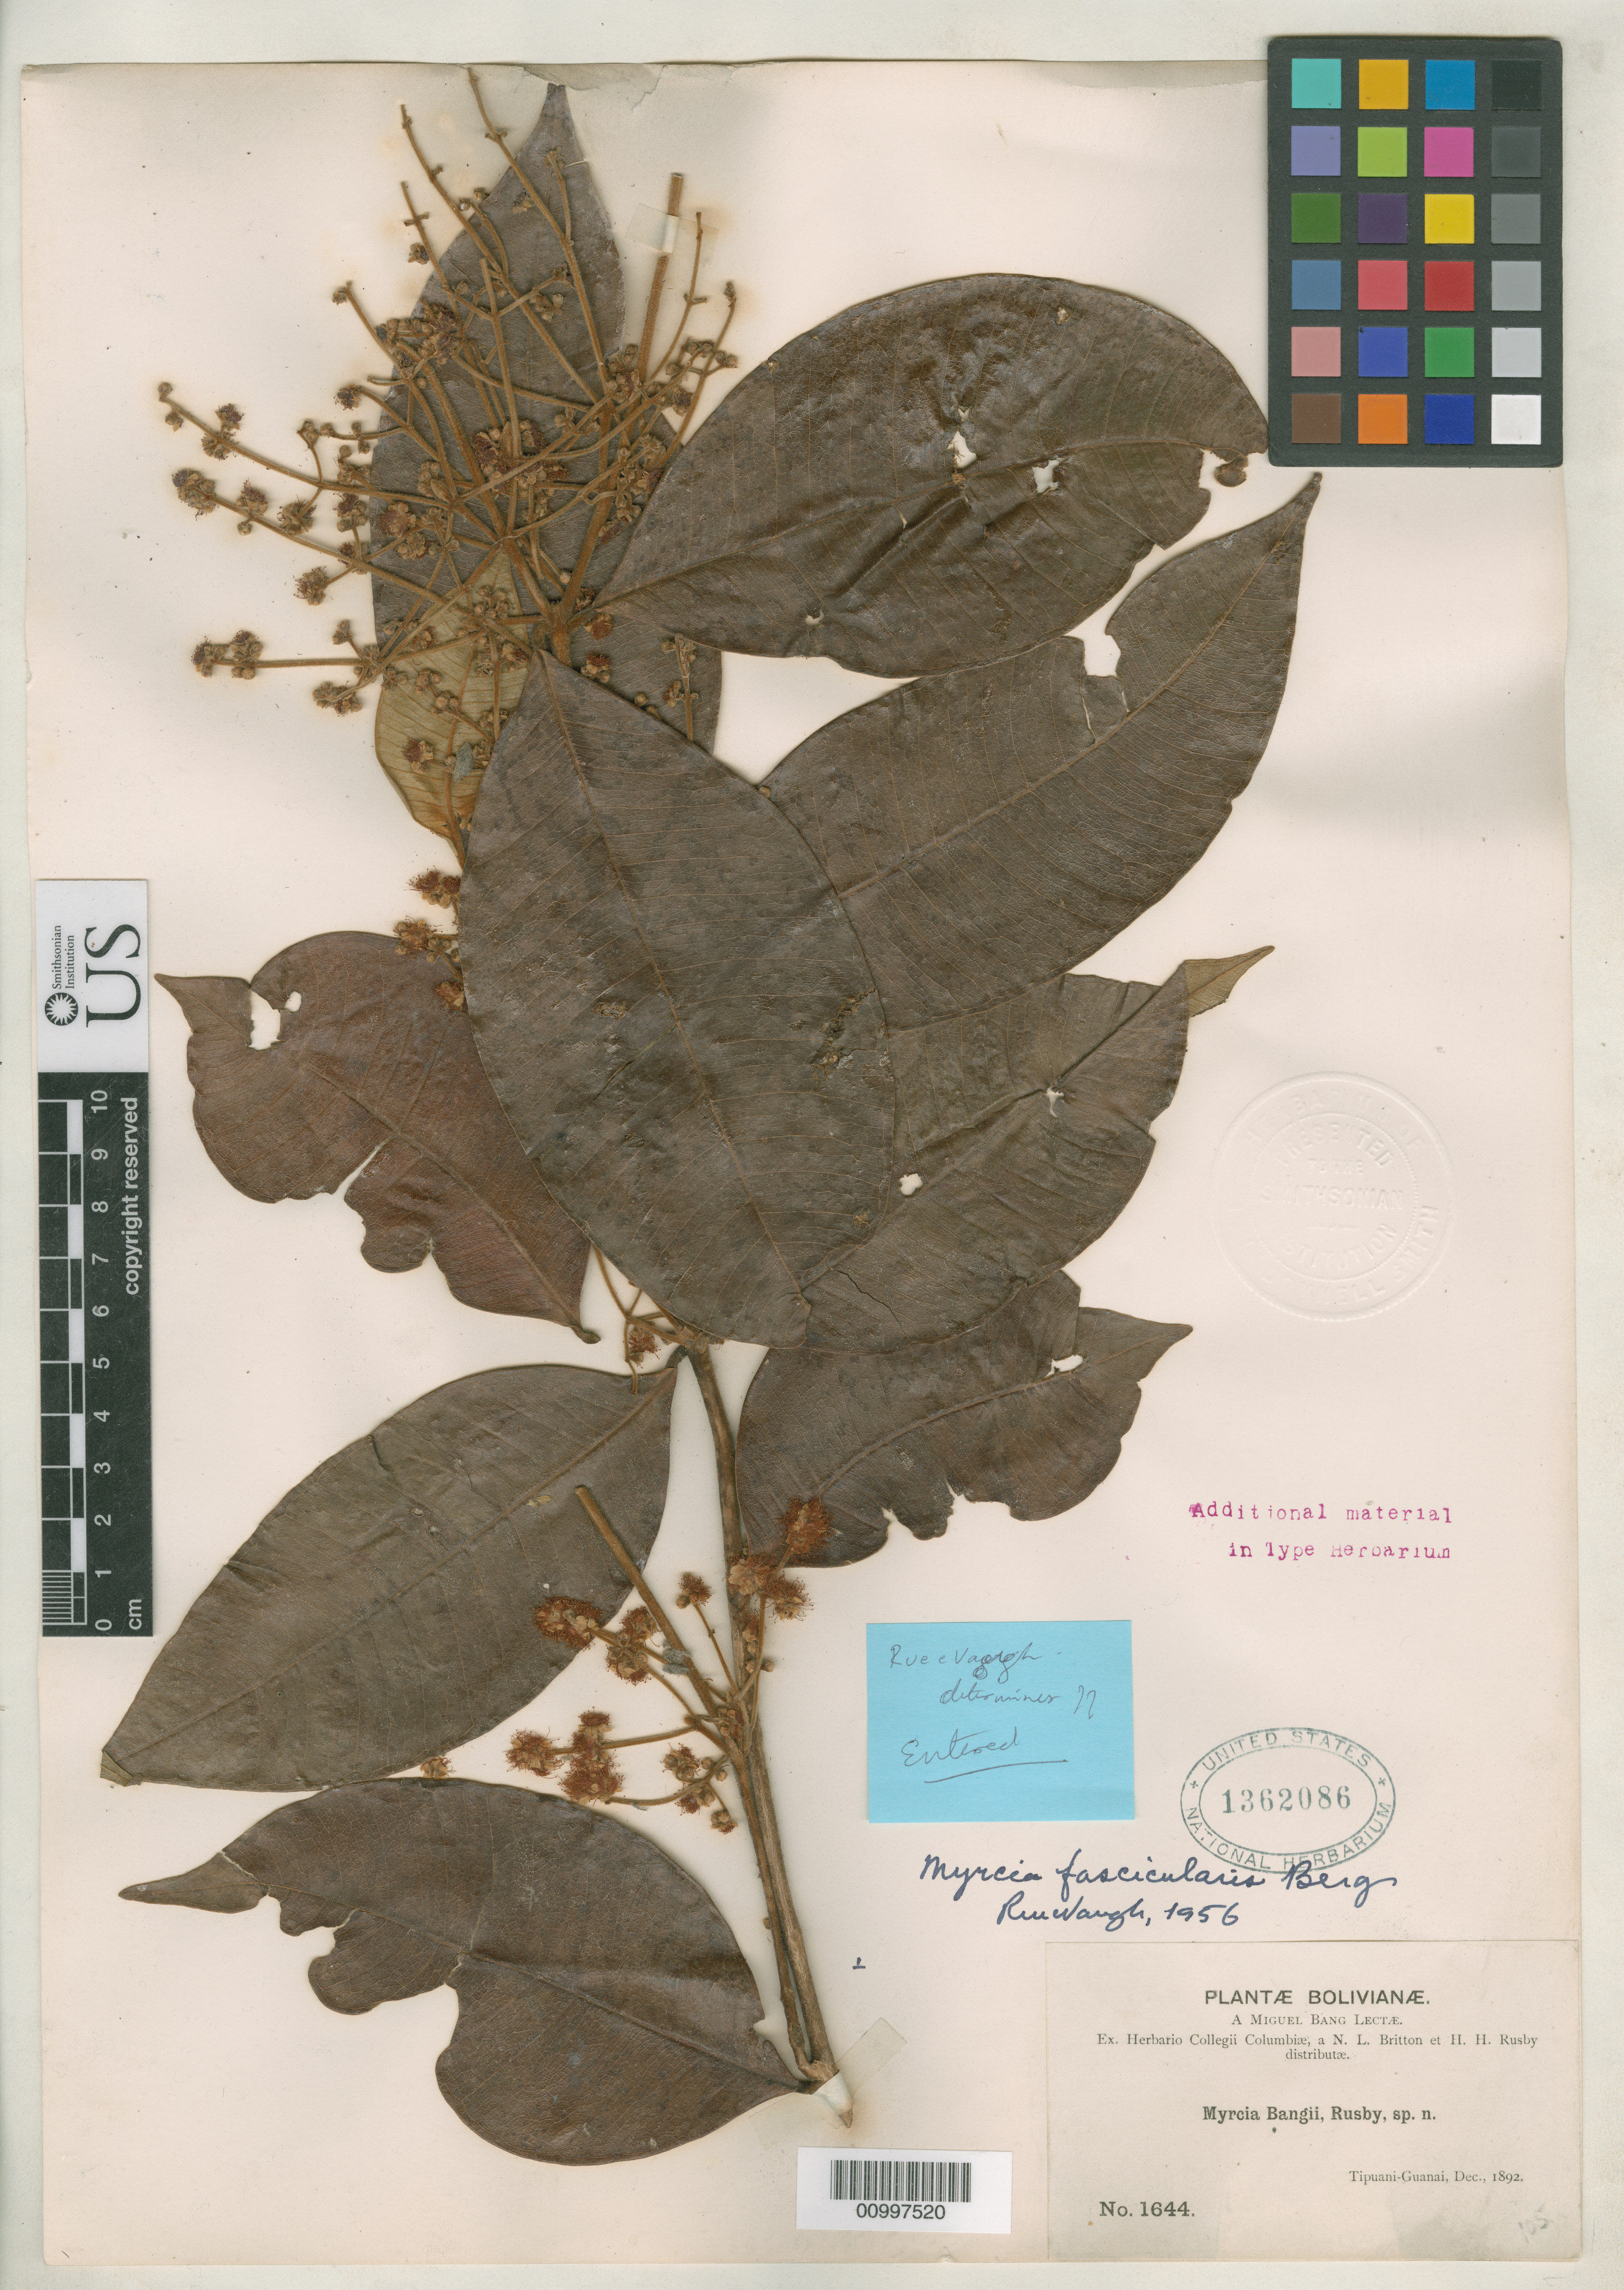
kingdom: Plantae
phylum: Tracheophyta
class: Magnoliopsida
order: Myrtales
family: Myrtaceae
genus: Myrcia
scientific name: Myrcia bangii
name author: Rusby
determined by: McVaugh, R.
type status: Isotype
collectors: M. Bang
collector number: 1644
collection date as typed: Dec 1892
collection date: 1892-12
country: Bolivia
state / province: La Paz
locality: Tipuani-Guanai.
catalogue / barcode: US 1362086